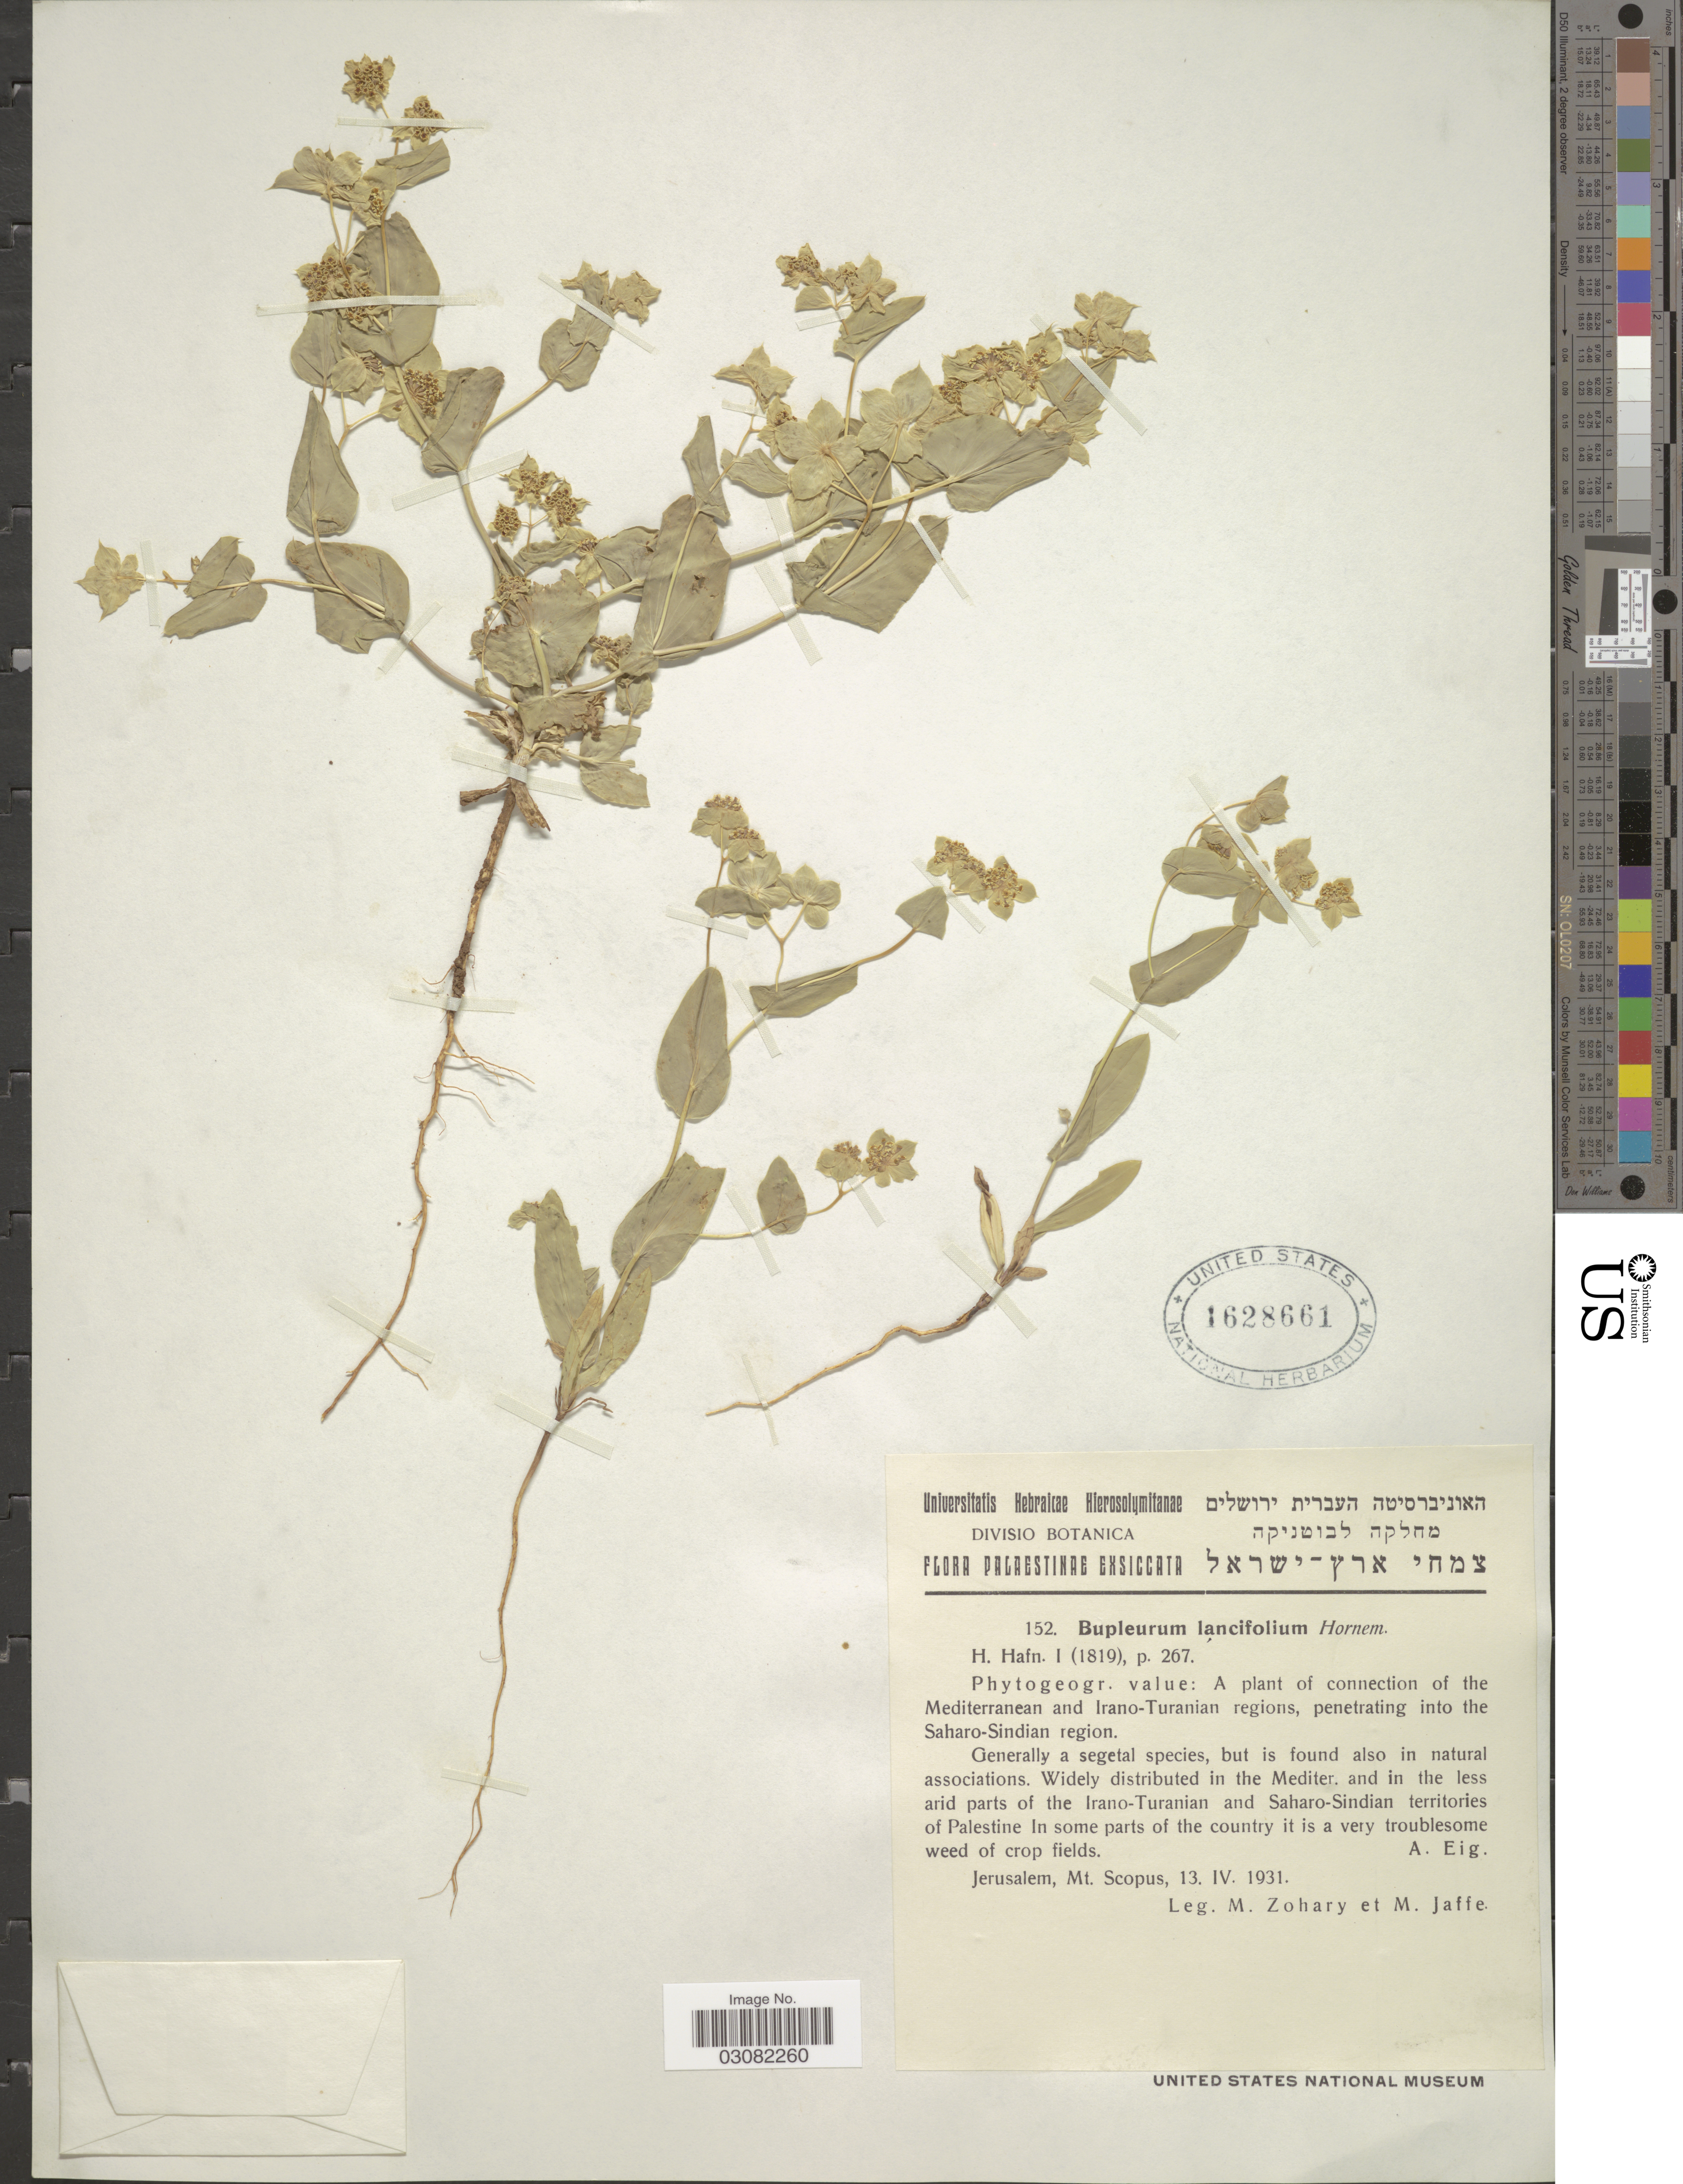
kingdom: Plantae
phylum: Tracheophyta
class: Magnoliopsida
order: Apiales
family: Apiaceae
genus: Bupleurum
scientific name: Bupleurum lancifolium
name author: Hornem.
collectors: M. Zohary & M. Jaffe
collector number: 152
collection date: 1931-04-13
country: Israel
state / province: Jerusalem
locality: Palaestinae. Mt. Scopus.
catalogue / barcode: US 1628661